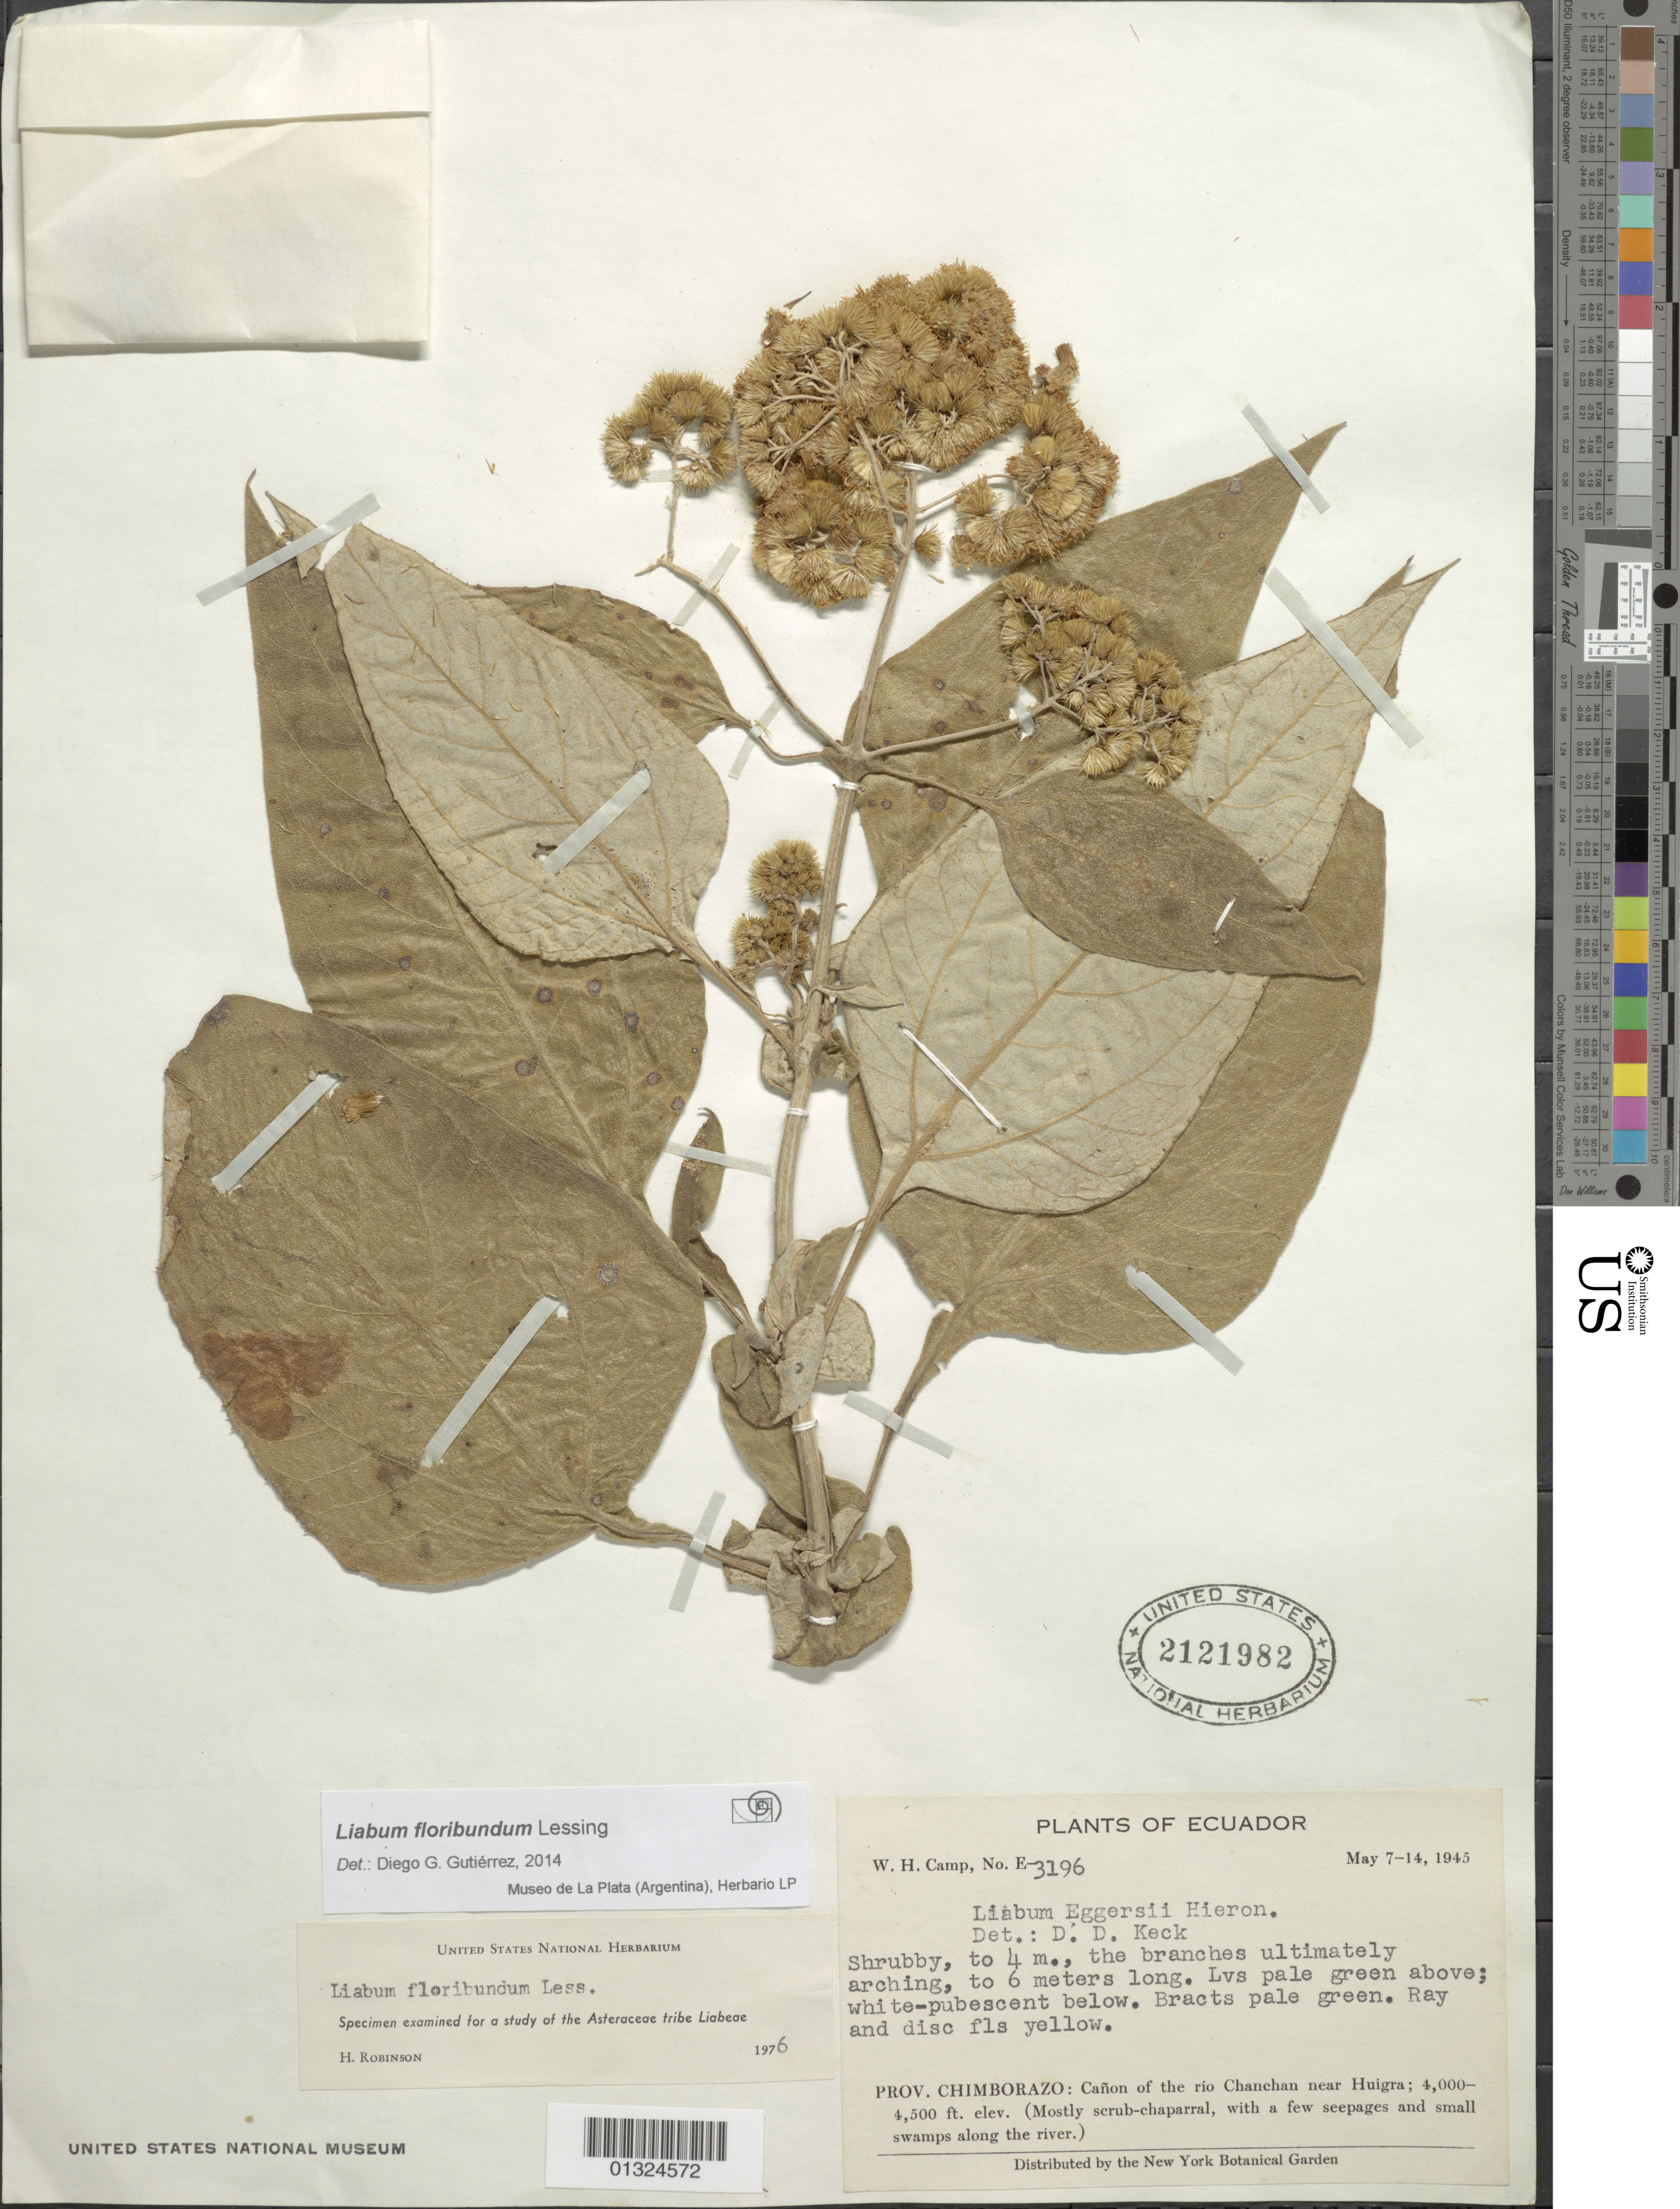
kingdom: Plantae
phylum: Tracheophyta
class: Magnoliopsida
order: Asterales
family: Asteraceae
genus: Liabum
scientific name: Liabum floribundum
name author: Less.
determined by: Gutierrez, D. G.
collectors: W. H. Camp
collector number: E-3196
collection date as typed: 7-14 May 1945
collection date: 1945-05-07/1945-05-14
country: Ecuador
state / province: Chimborazo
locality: Canon of the Rio Chanchan near Huigra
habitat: Mostly scrub0chaparral, with a few seepages and small swamps along the river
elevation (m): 1219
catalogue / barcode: US 2121982